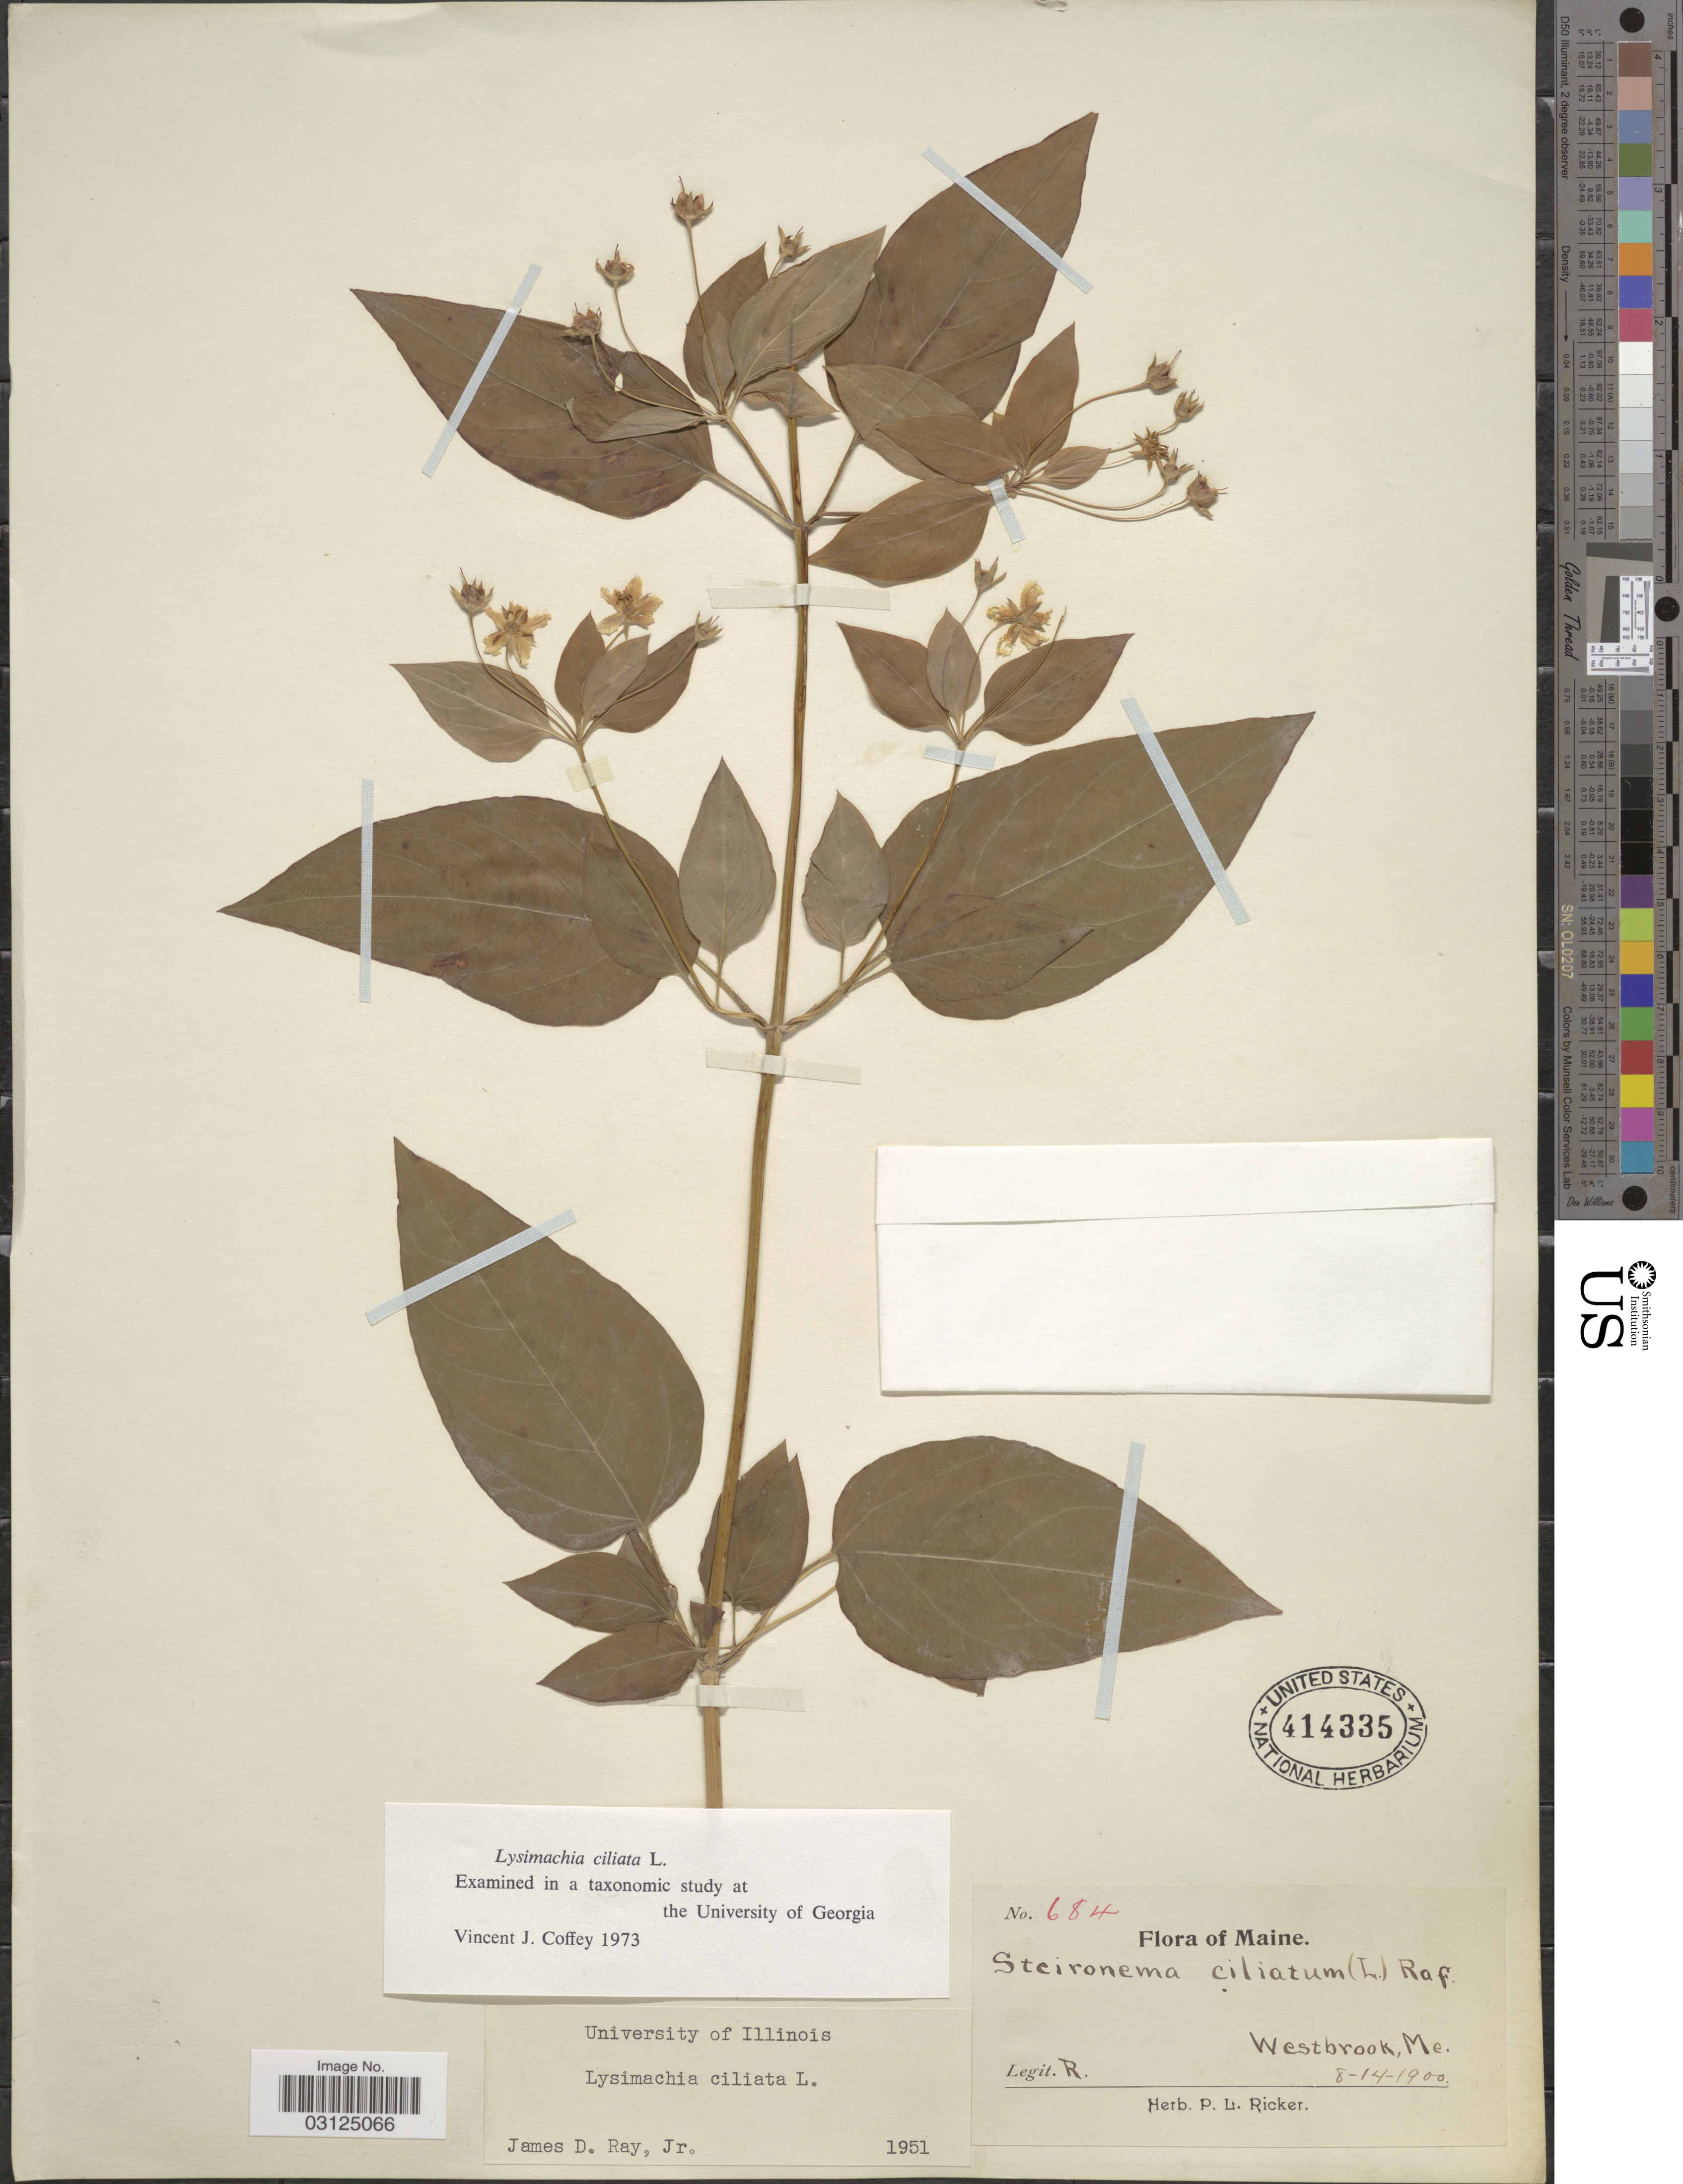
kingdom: Plantae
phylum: Tracheophyta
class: Magnoliopsida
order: Ericales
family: Primulaceae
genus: Lysimachia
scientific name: Lysimachia ciliata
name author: L.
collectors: P. Ricker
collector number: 684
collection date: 1900-08-14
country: United States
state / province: Maine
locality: Westbrook.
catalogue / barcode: US 414335